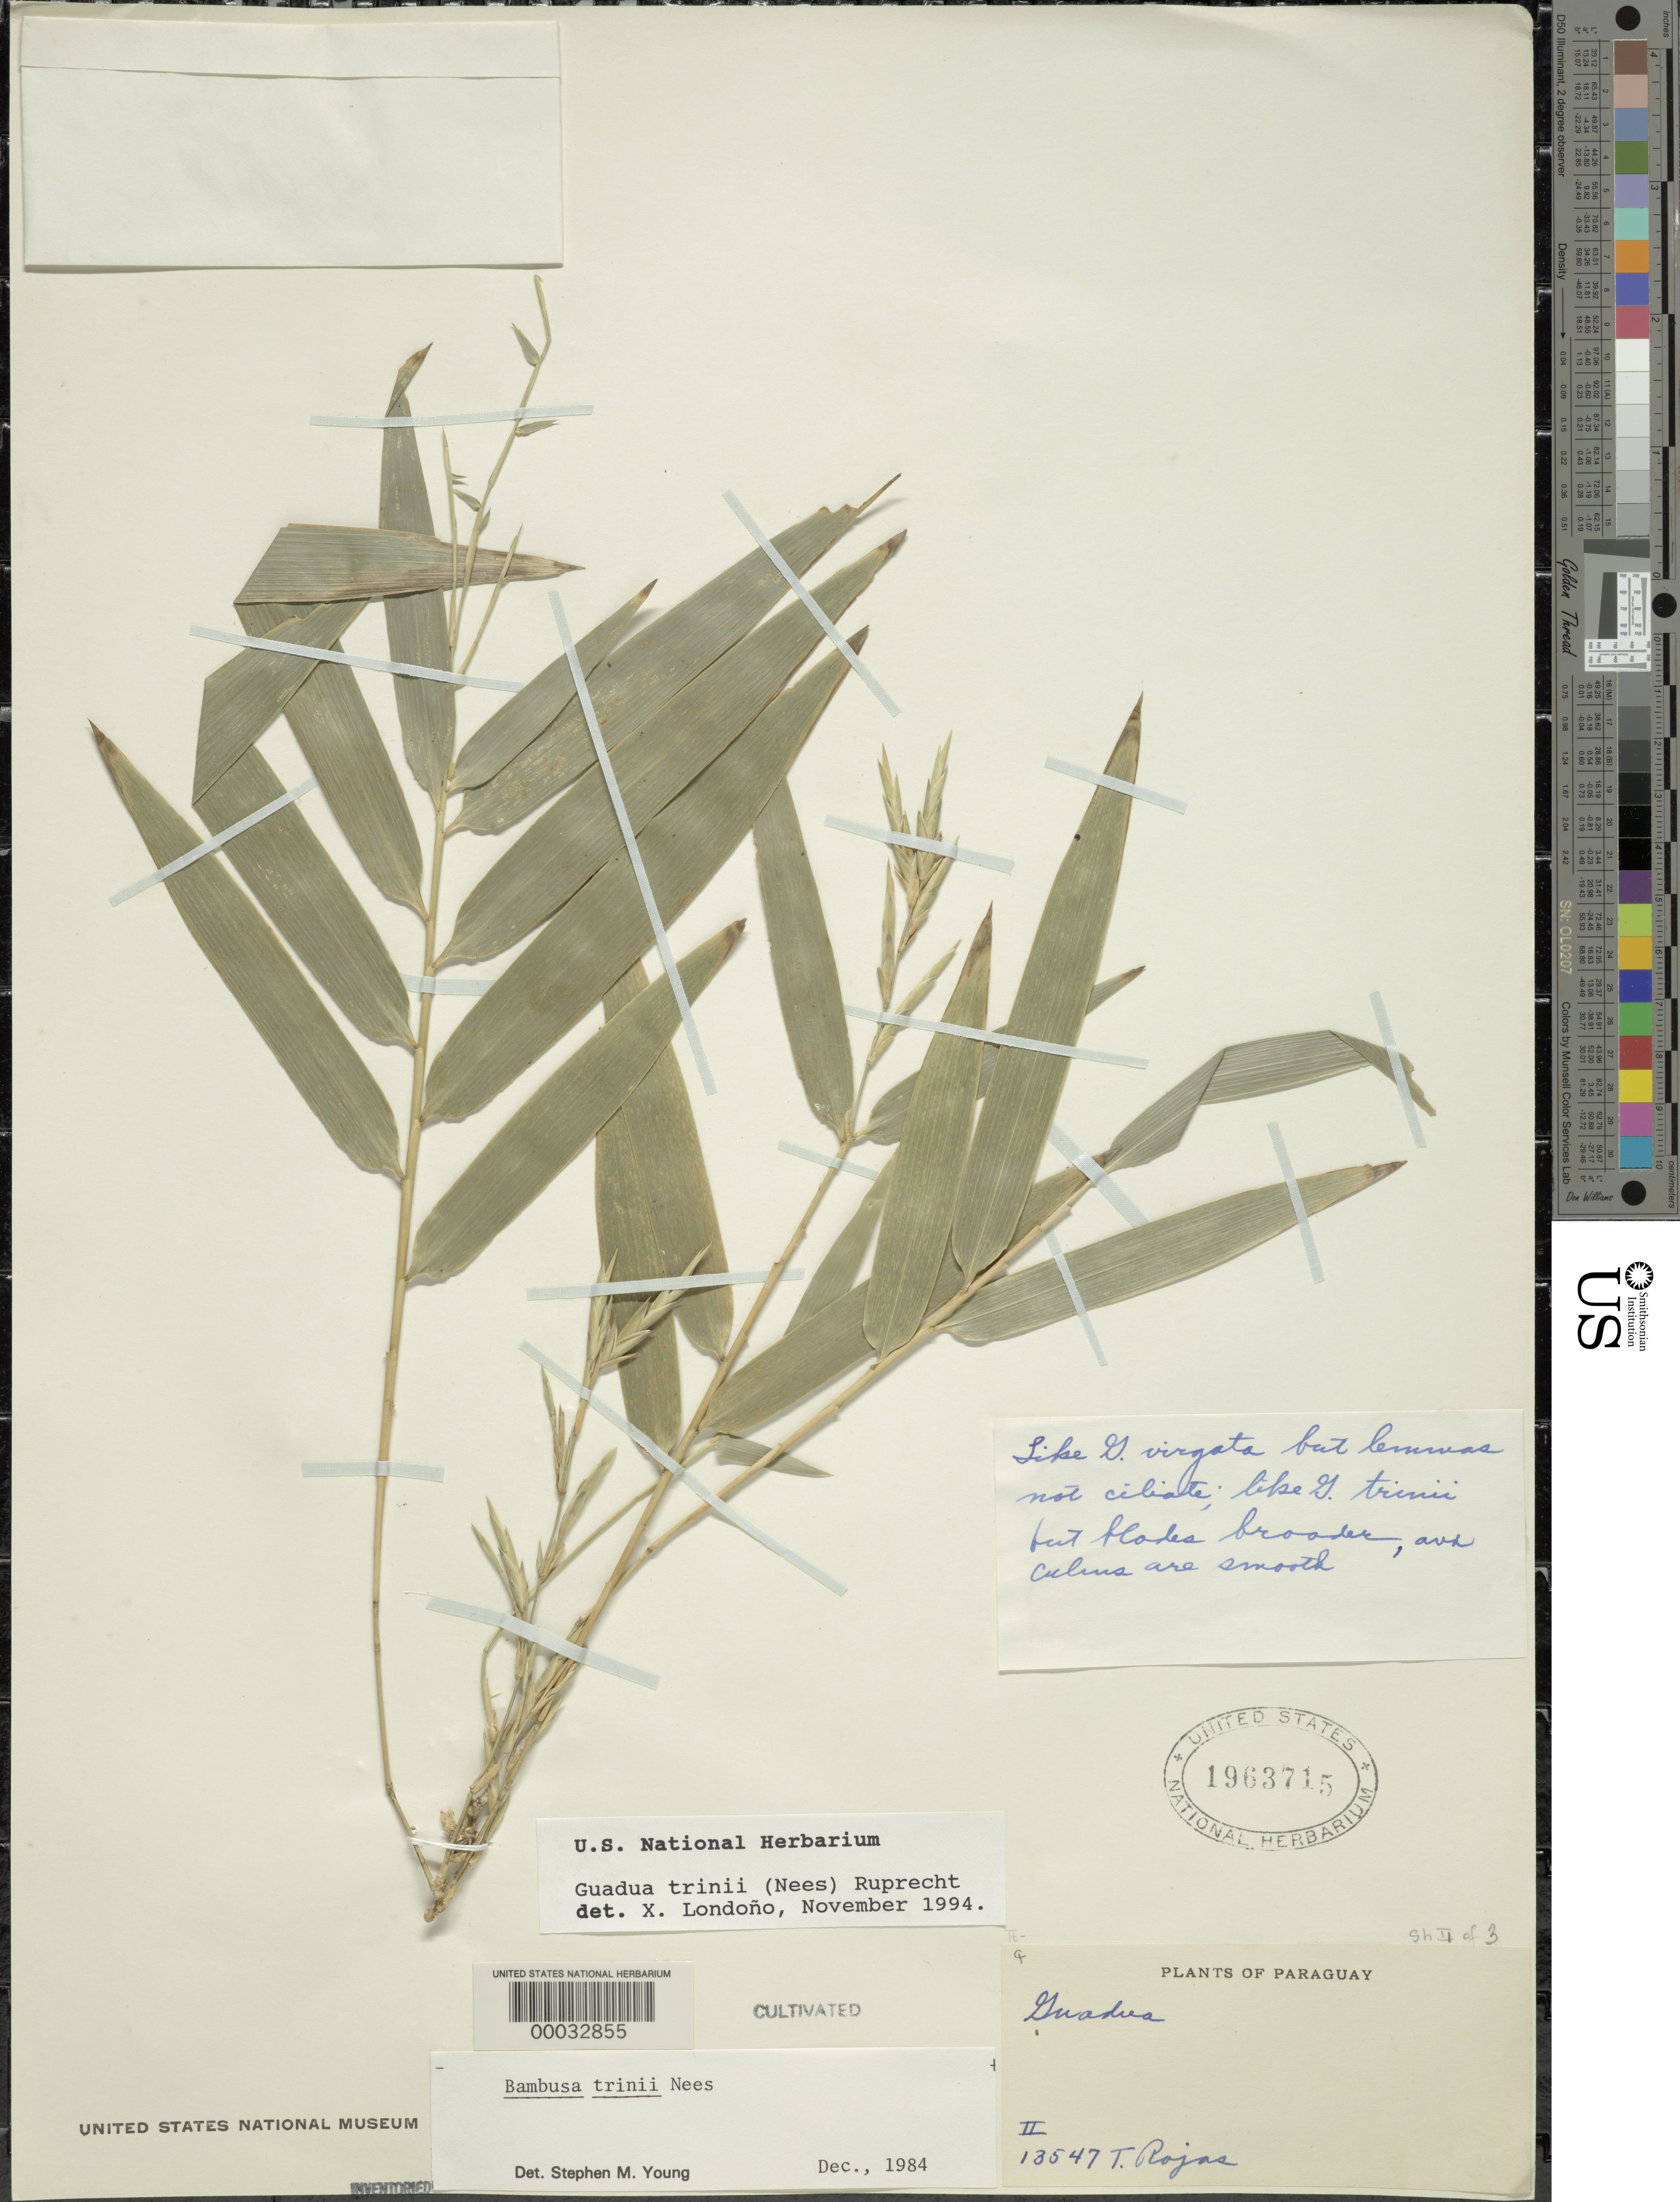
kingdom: Plantae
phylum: Tracheophyta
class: Liliopsida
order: Poales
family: Poaceae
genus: Guadua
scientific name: Guadua trinii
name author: (Nees) Nees ex Rupr.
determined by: Londoño, X., (TULV), Jardin Botanico "Juan Maria Cespedes"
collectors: T. Rojas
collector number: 13547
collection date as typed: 27 Aug 1946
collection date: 1946-08-27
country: Paraguay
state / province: Caaguazú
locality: Jardin botanico, san agustin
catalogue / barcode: US 1963715